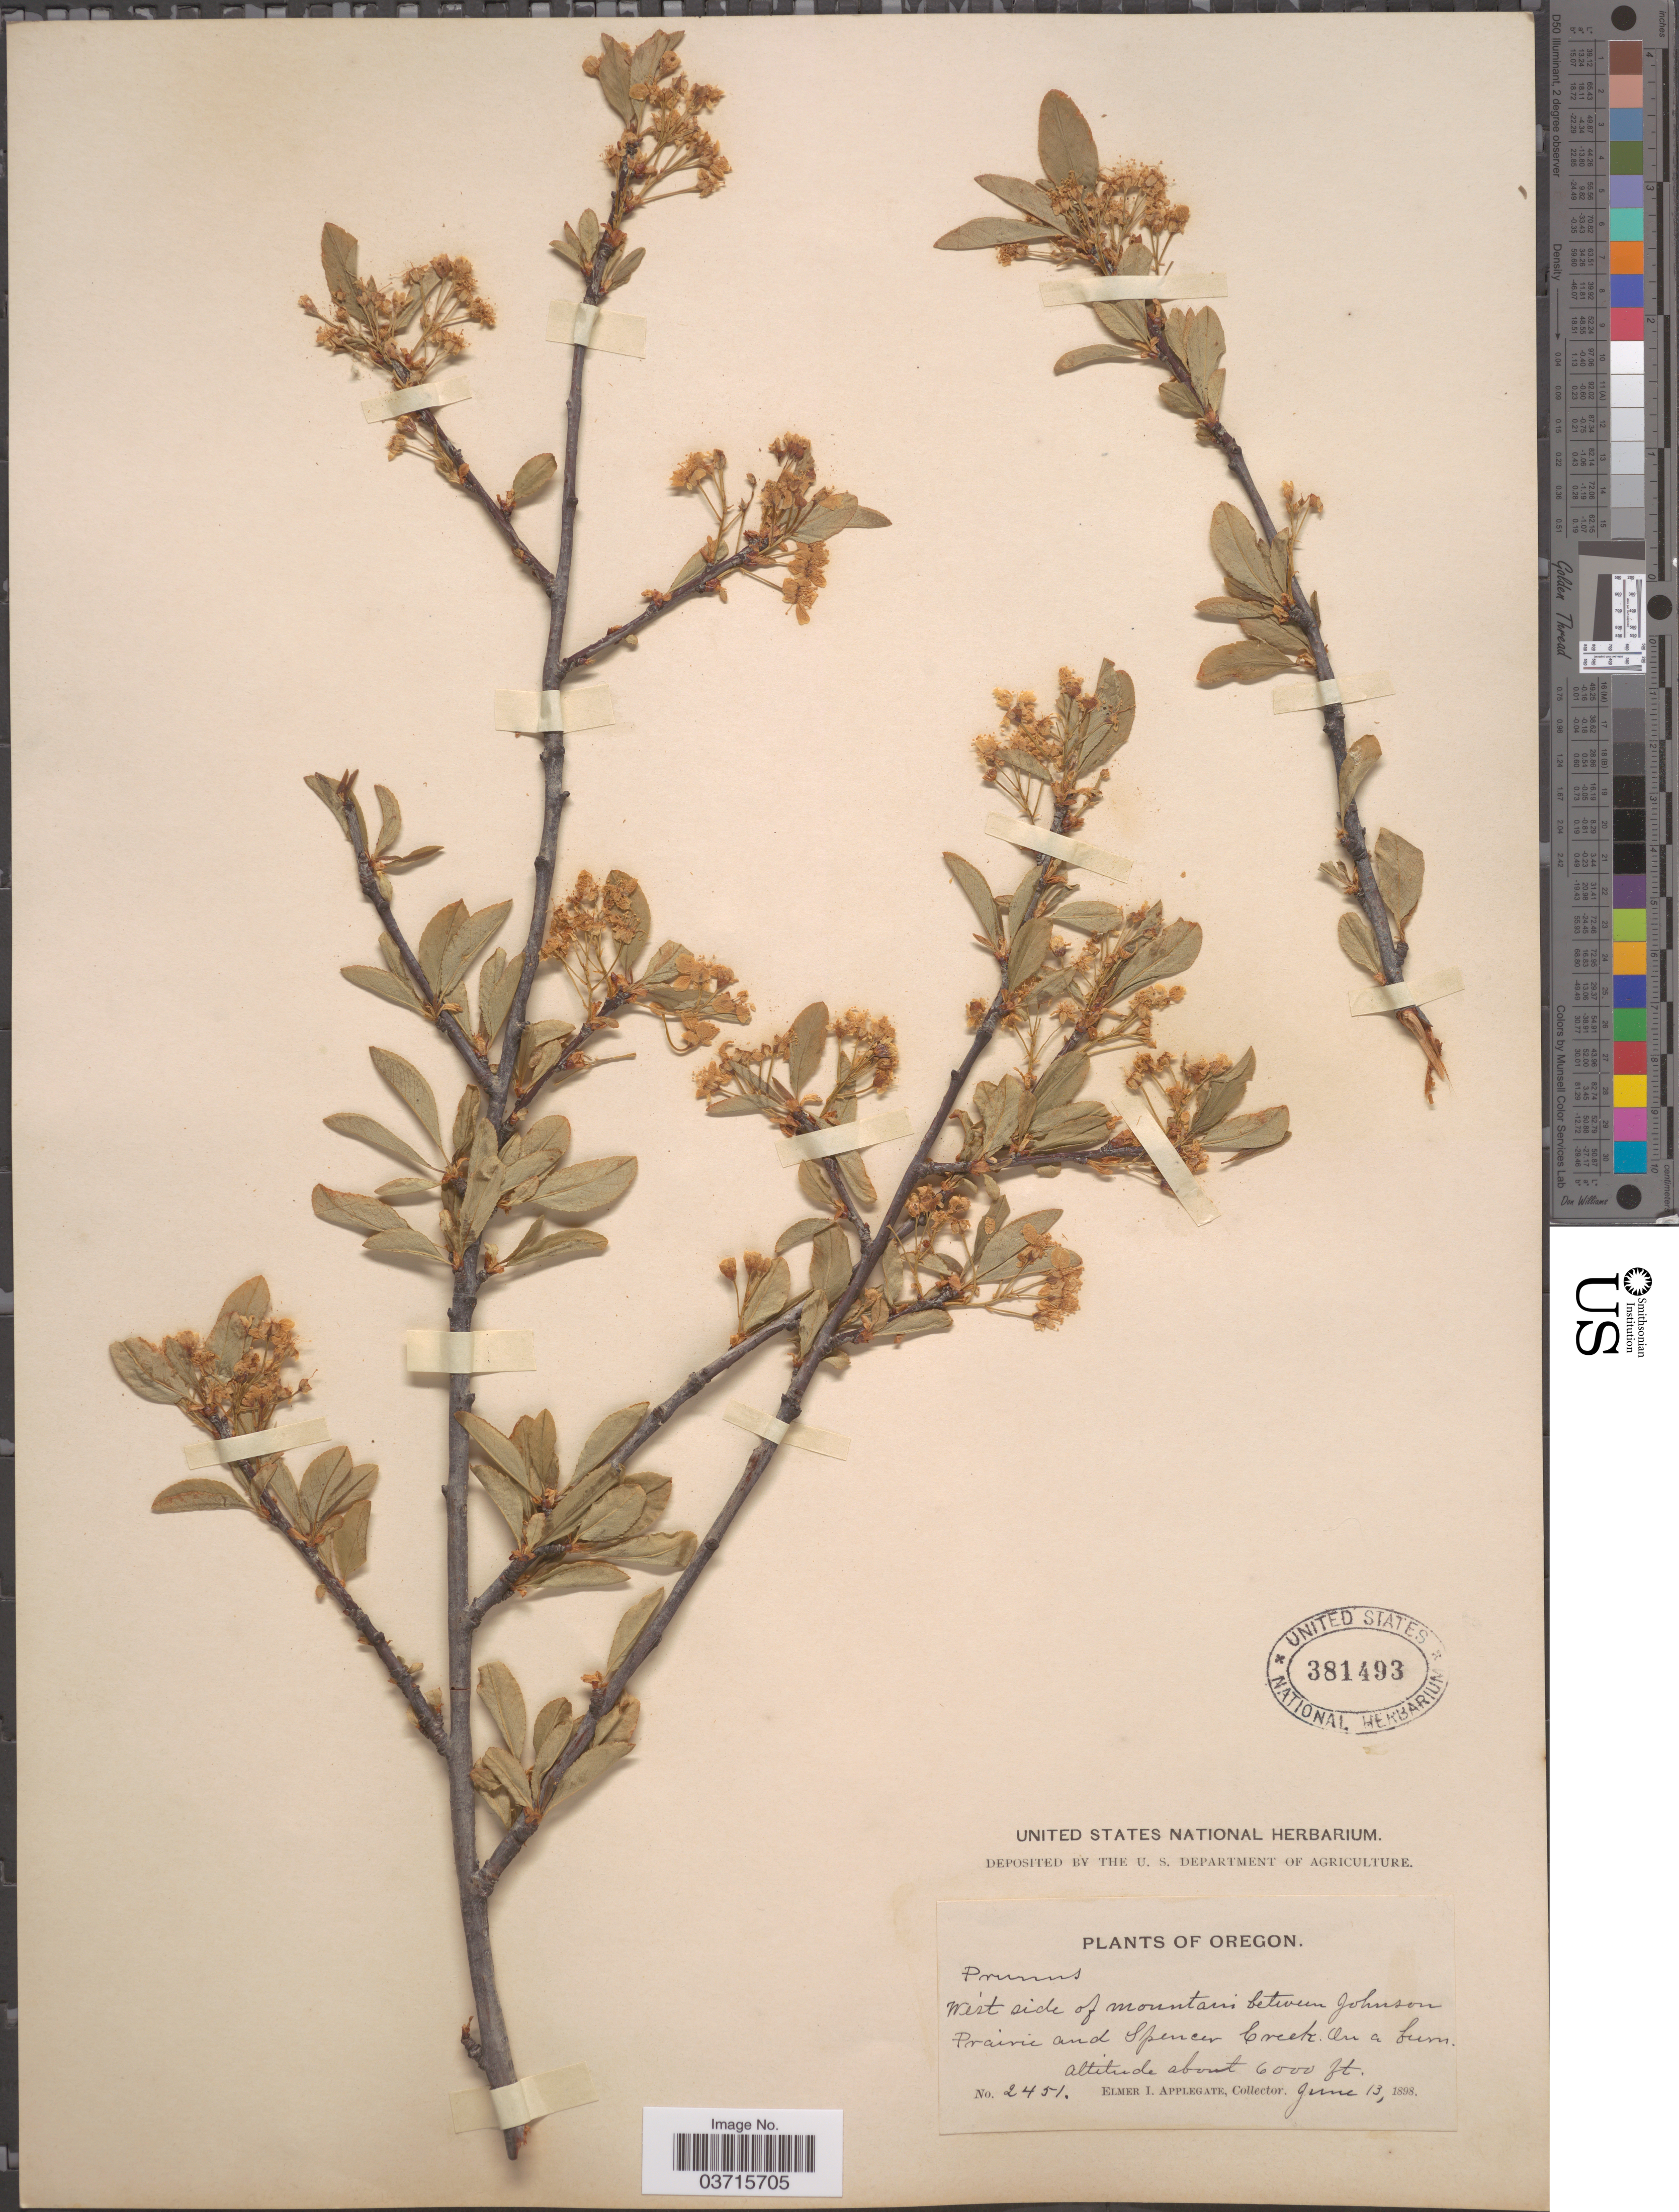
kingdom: Plantae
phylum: Tracheophyta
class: Magnoliopsida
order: Rosales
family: Rosaceae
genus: Prunus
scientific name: Prunus emarginata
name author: (Douglas ex Hook.) Eaton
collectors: E. I. Applegate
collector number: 2451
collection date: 1898-06-13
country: United States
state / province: Oregon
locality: West side of mountain between Johnson Prairie and Spencer Creek.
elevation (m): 1829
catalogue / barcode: US 381493